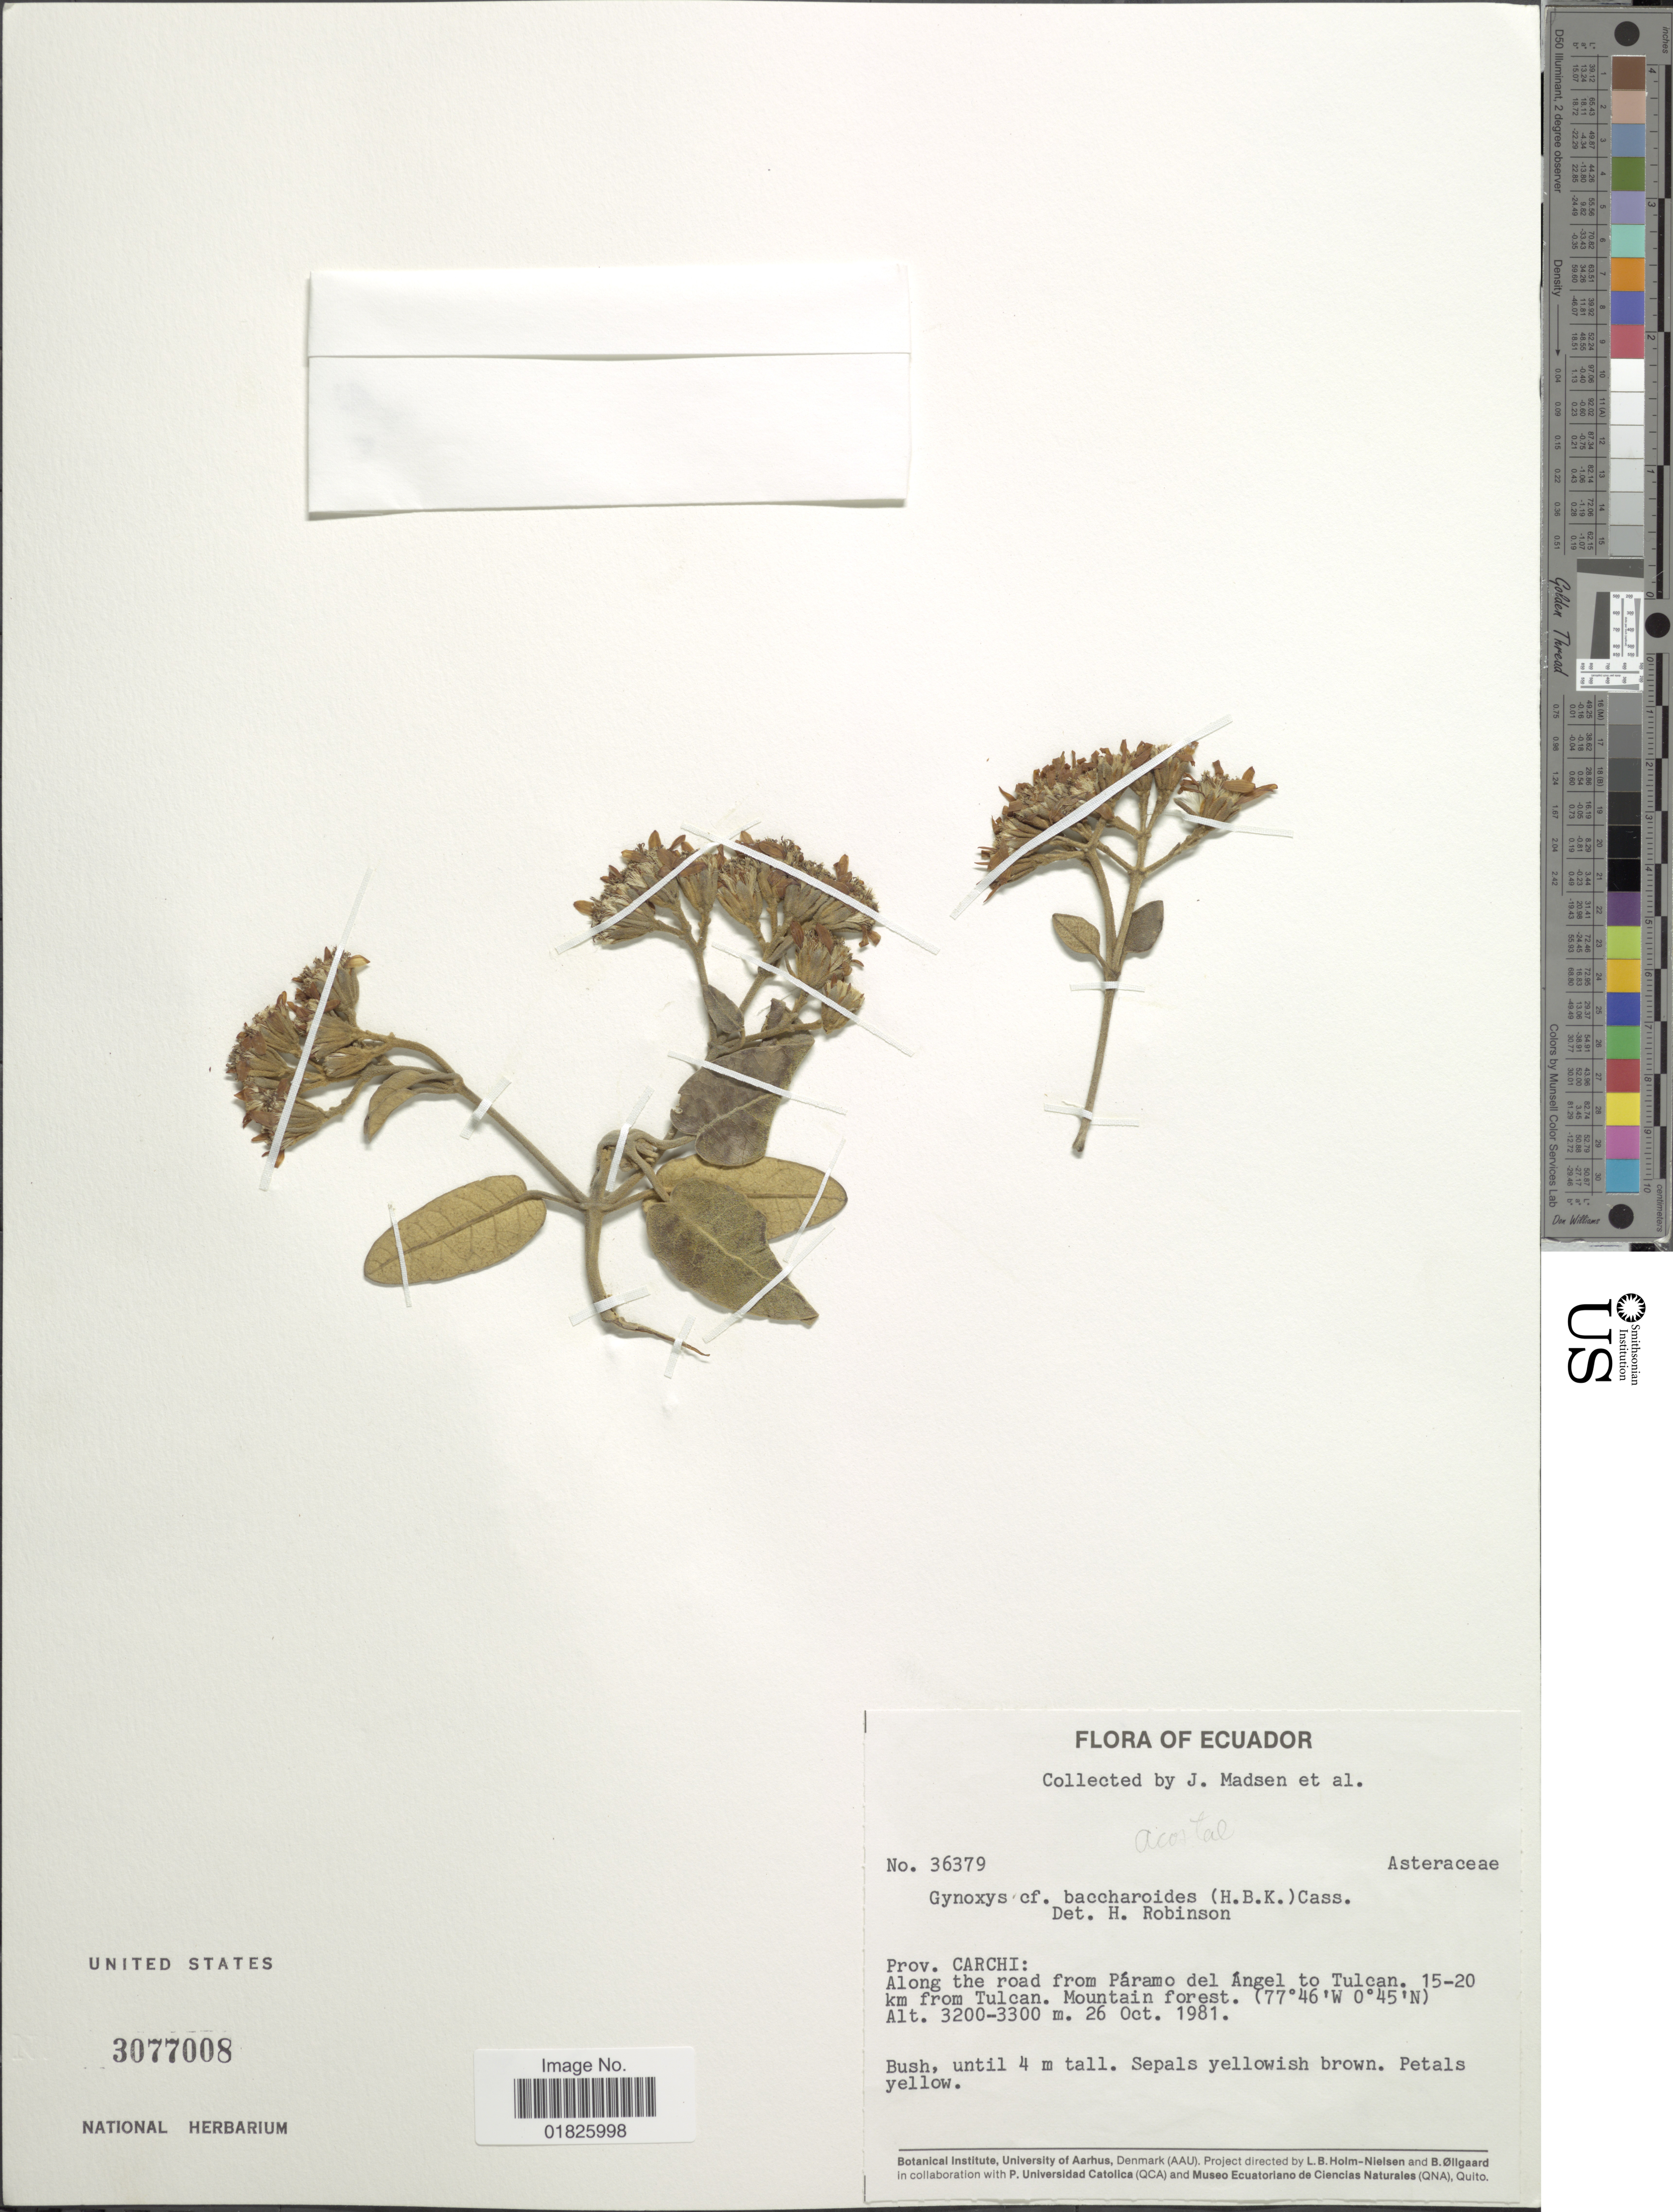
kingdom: Plantae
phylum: Tracheophyta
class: Magnoliopsida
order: Asterales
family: Asteraceae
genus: Gynoxys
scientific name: Gynoxys acostae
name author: Cuatrec.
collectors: J. Madsen & et al.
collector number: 36379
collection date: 1981-10-26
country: Ecuador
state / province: Carchi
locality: Along the road from Paramo del Angel to Tulcan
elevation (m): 3200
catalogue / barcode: US 3077008